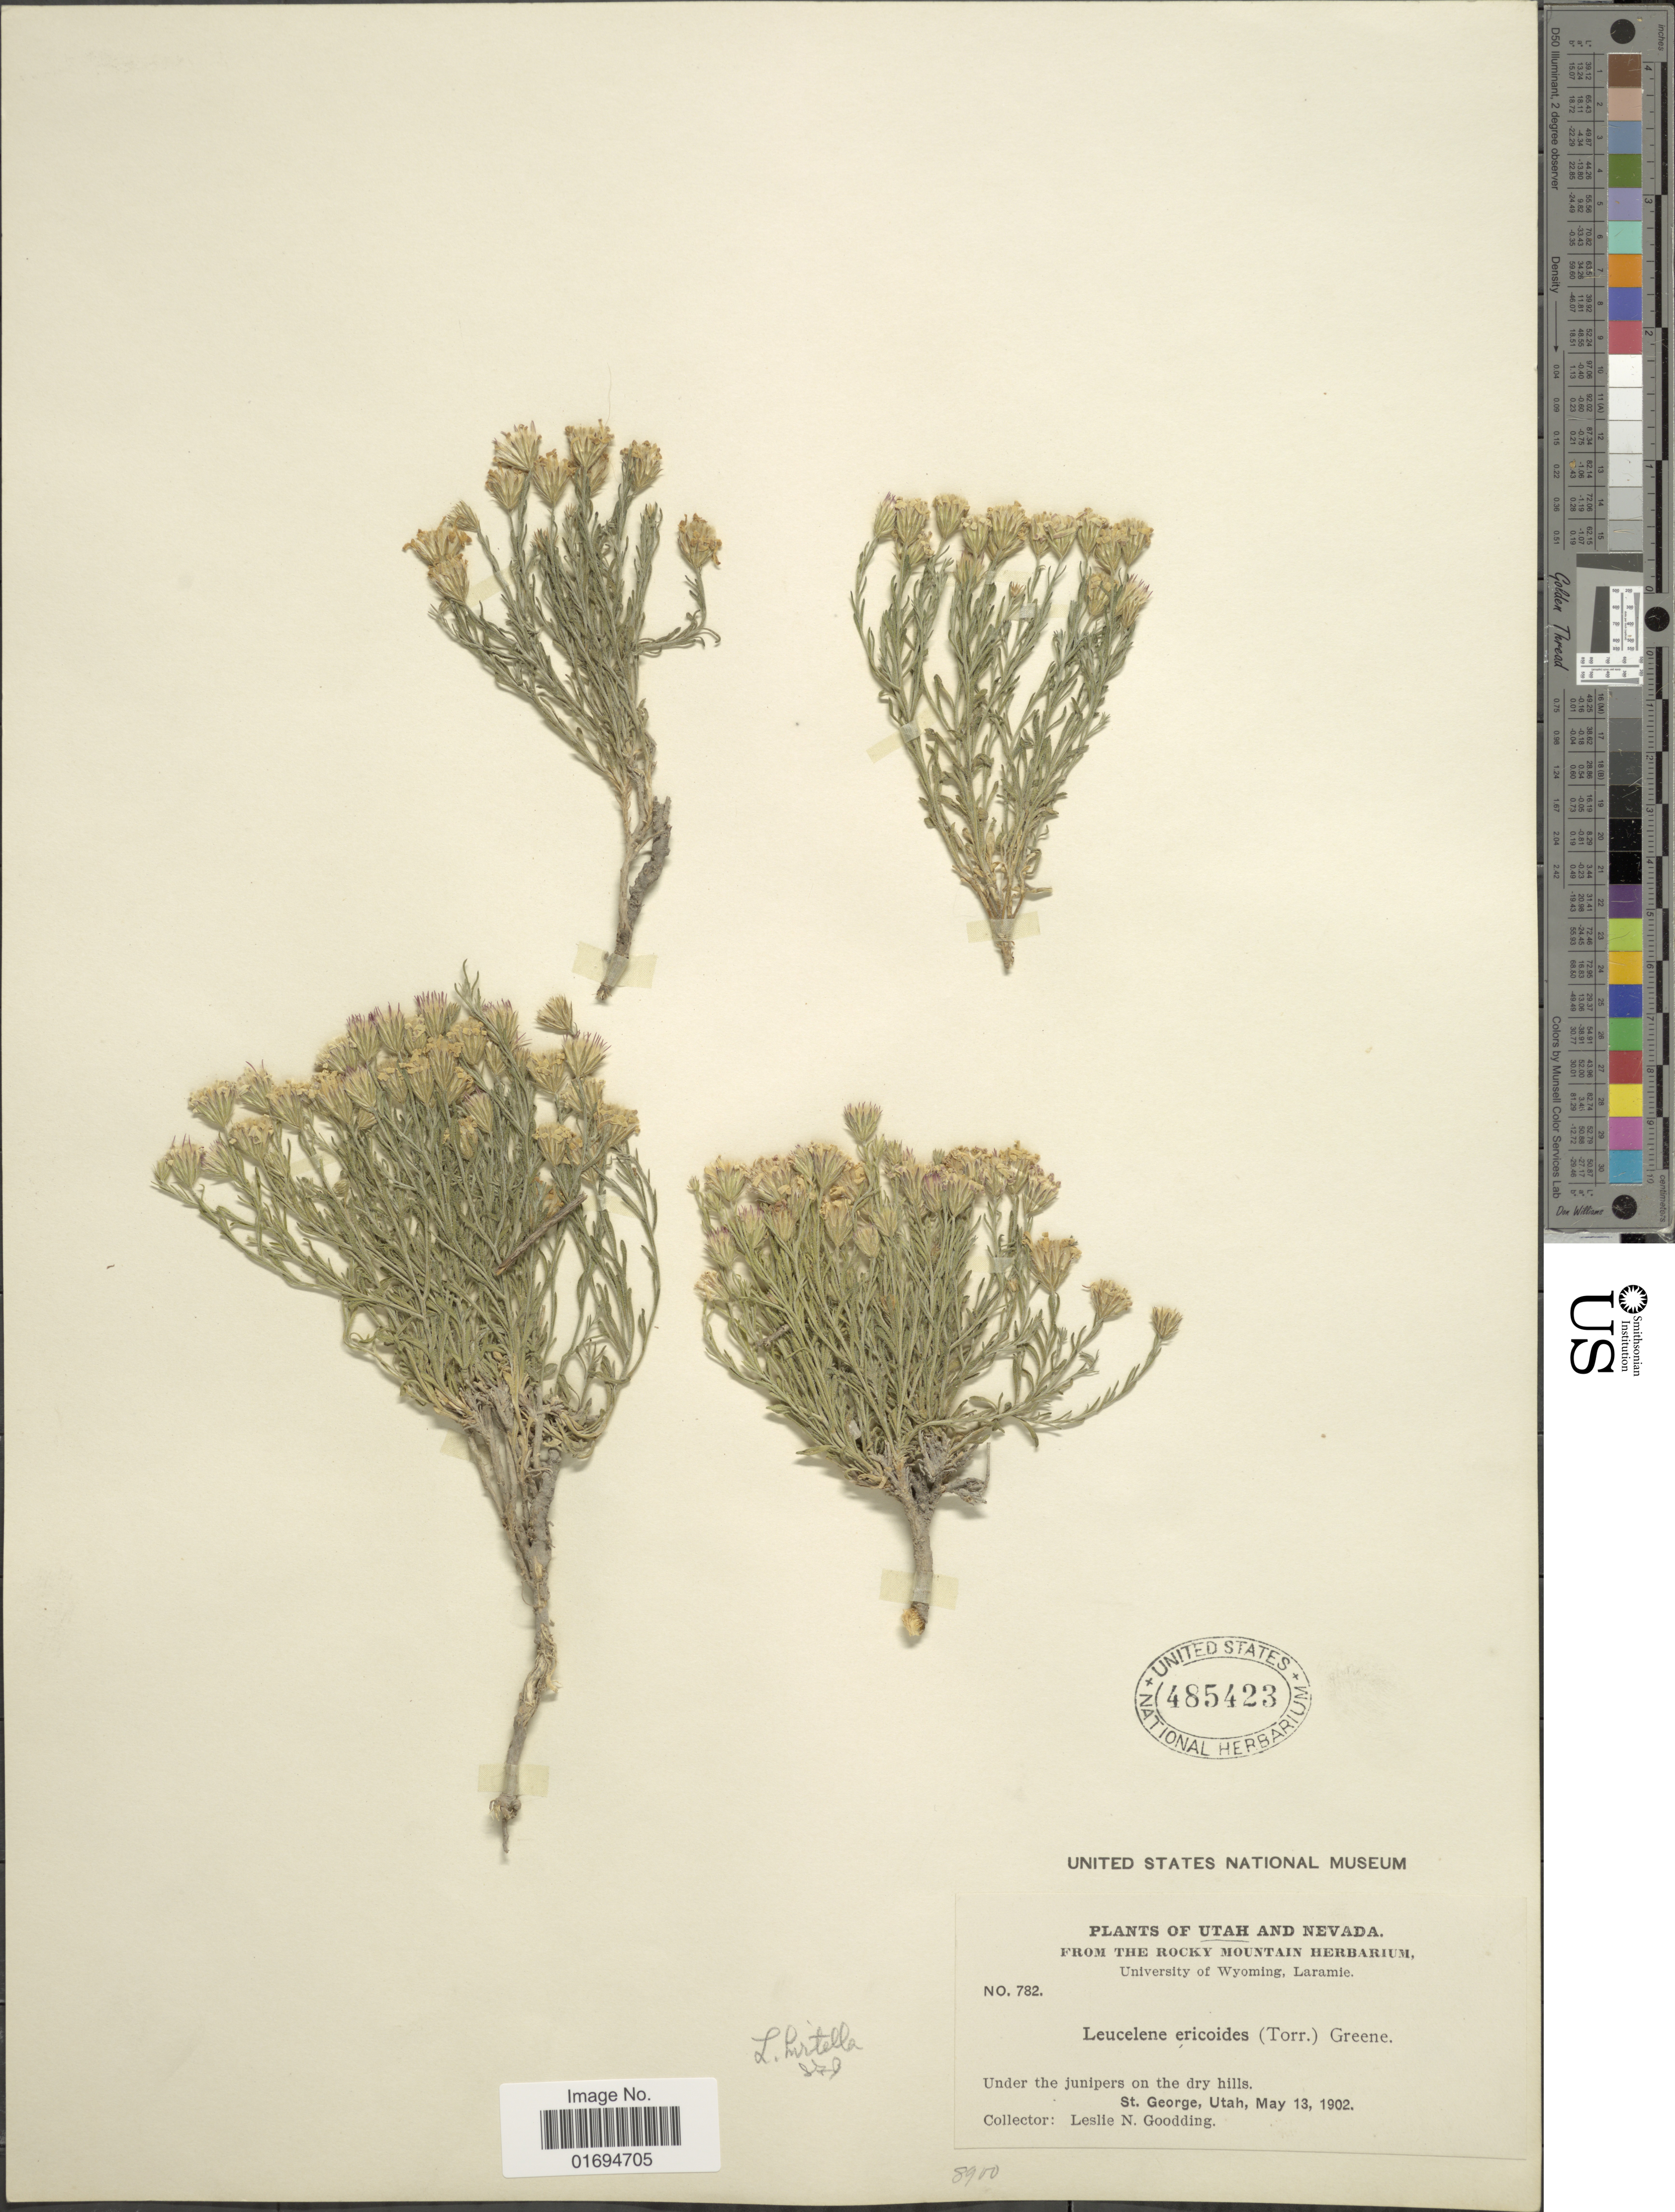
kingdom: Plantae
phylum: Tracheophyta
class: Magnoliopsida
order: Asterales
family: Asteraceae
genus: Chaetopappa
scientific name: Chaetopappa ericoides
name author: (Torr.) G.L. Nesom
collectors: L. N. Goodding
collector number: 782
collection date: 1902-05-13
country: United States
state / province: Utah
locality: Under the junipers on the dry hills, St. George, Utah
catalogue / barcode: US 485423